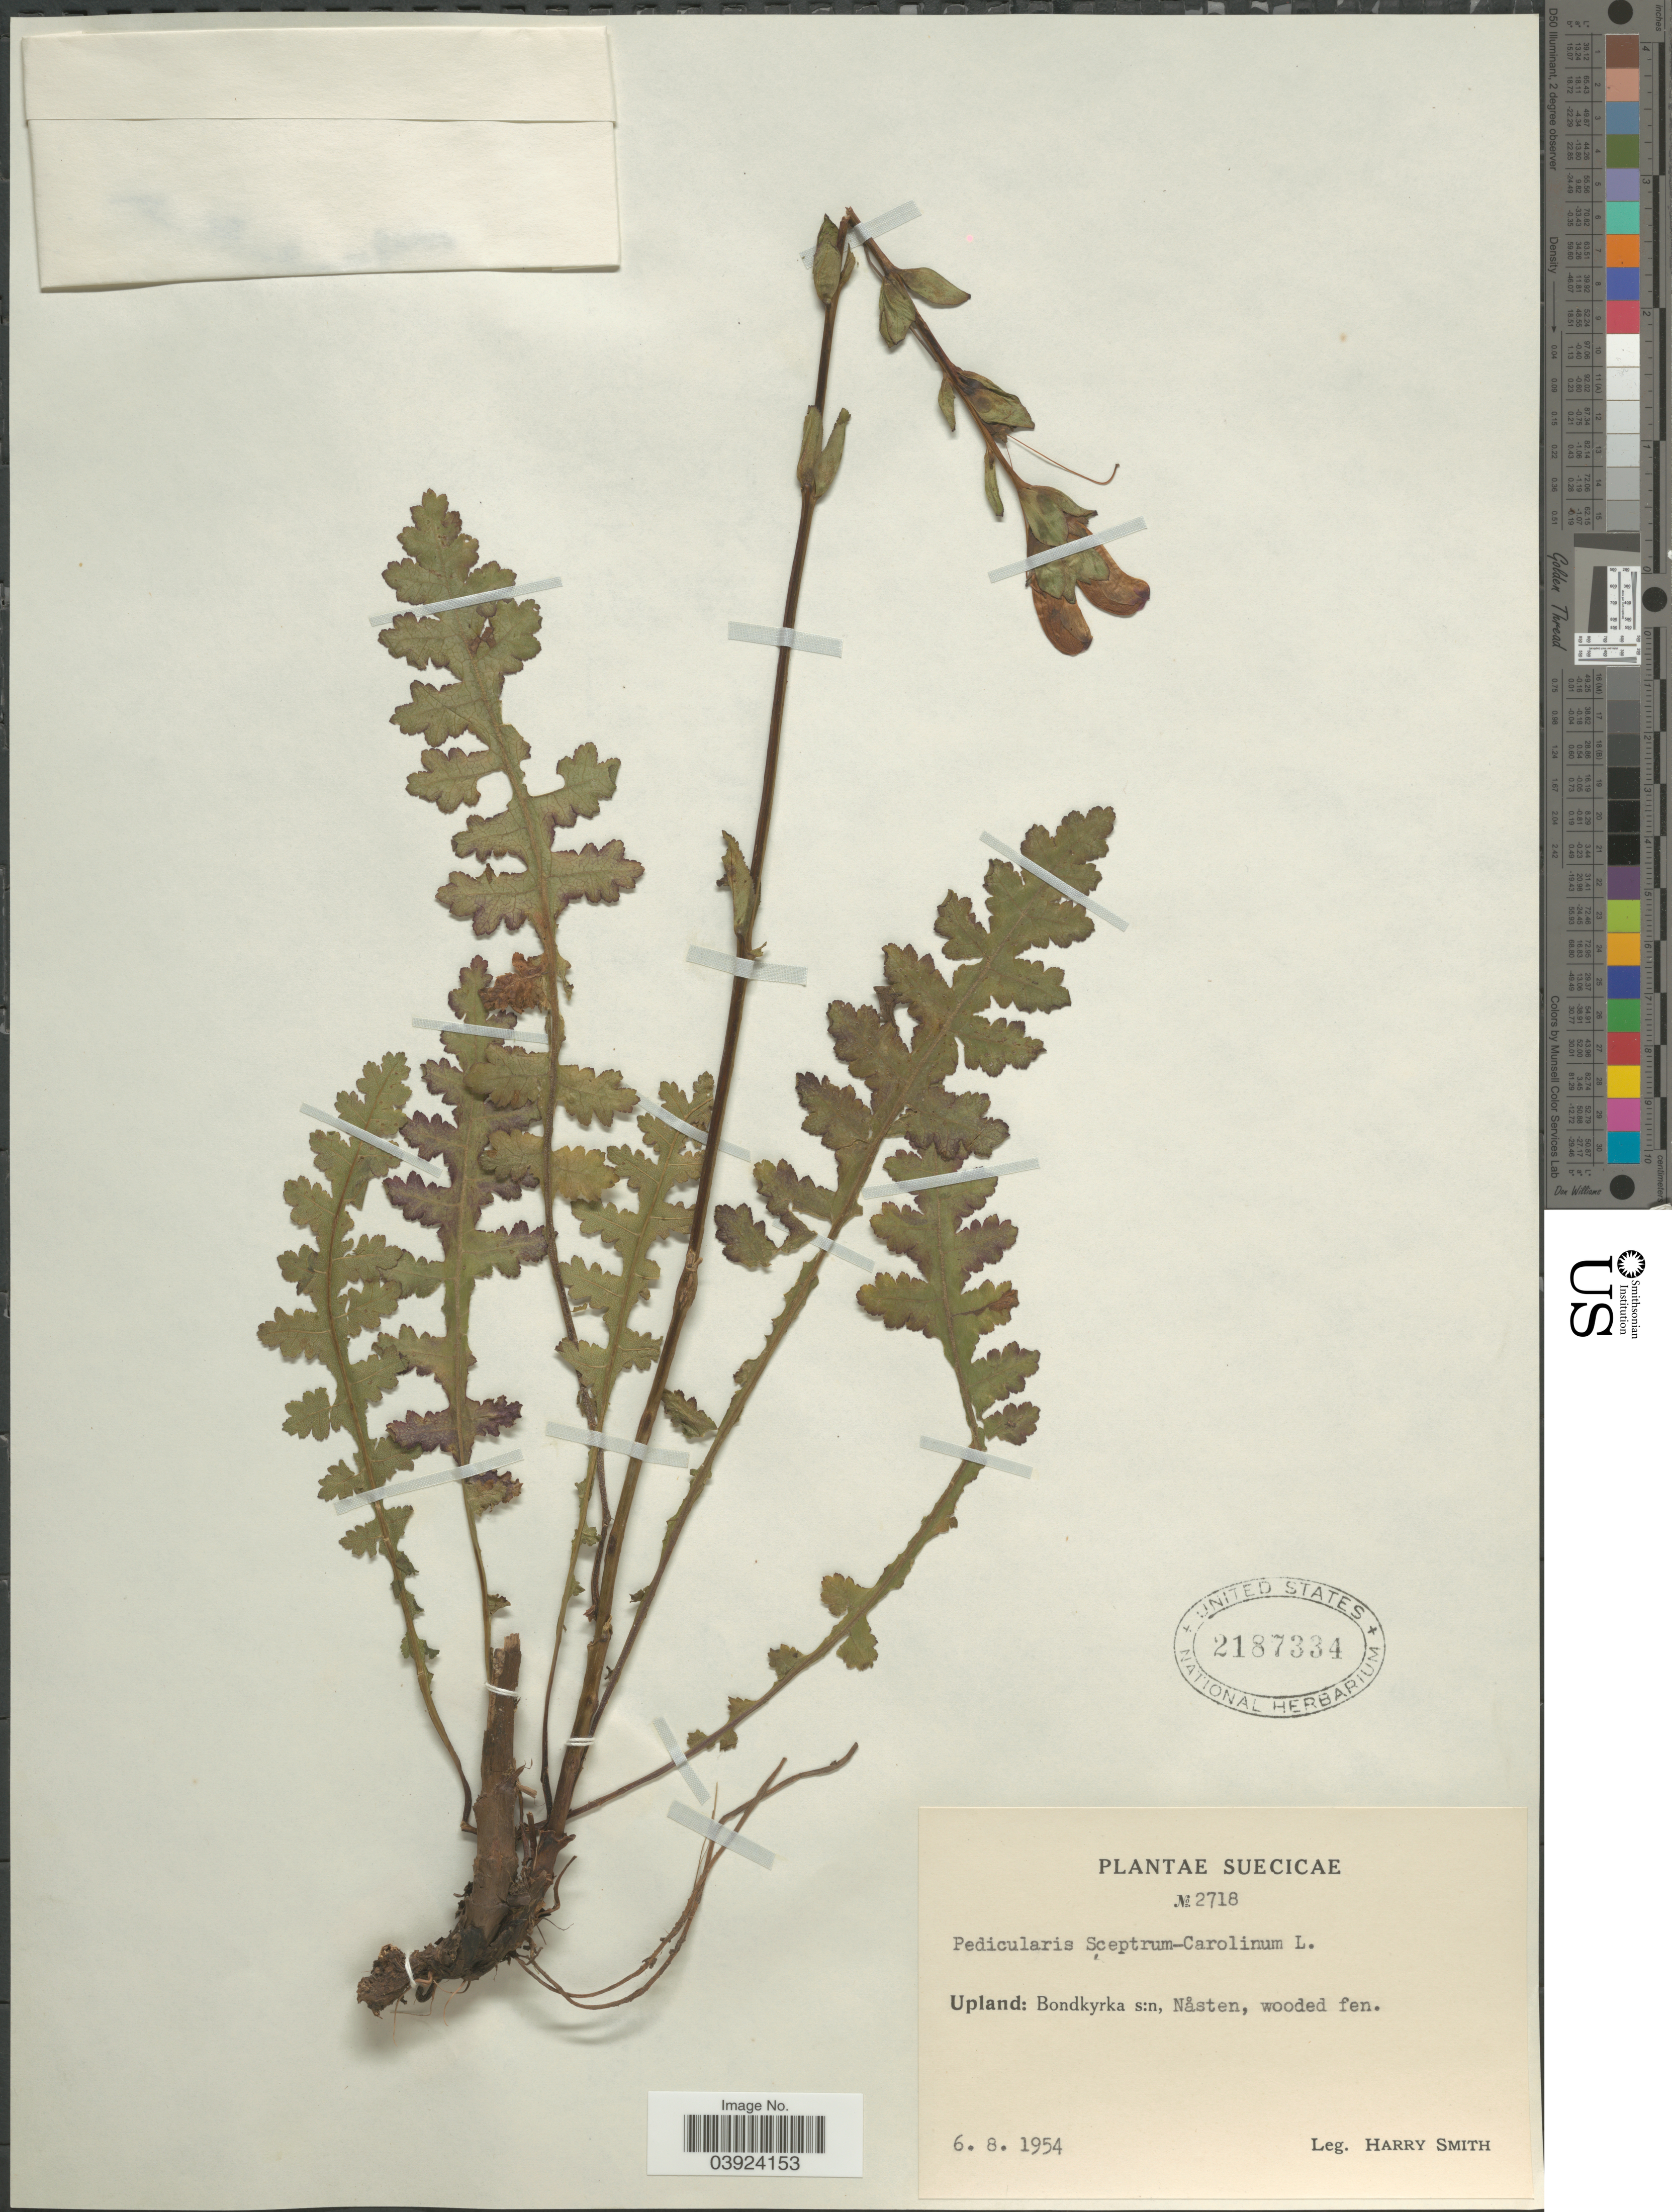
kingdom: Plantae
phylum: Tracheophyta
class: Magnoliopsida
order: Lamiales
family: Orobanchaceae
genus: Pedicularis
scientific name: Pedicularis sceptrum-carolinum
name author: L.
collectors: H. Smith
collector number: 2718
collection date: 1954-08-06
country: Sweden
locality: Suecicae. Upland: Bondkyrka s:n,-Nåsten.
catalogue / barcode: US 2187334